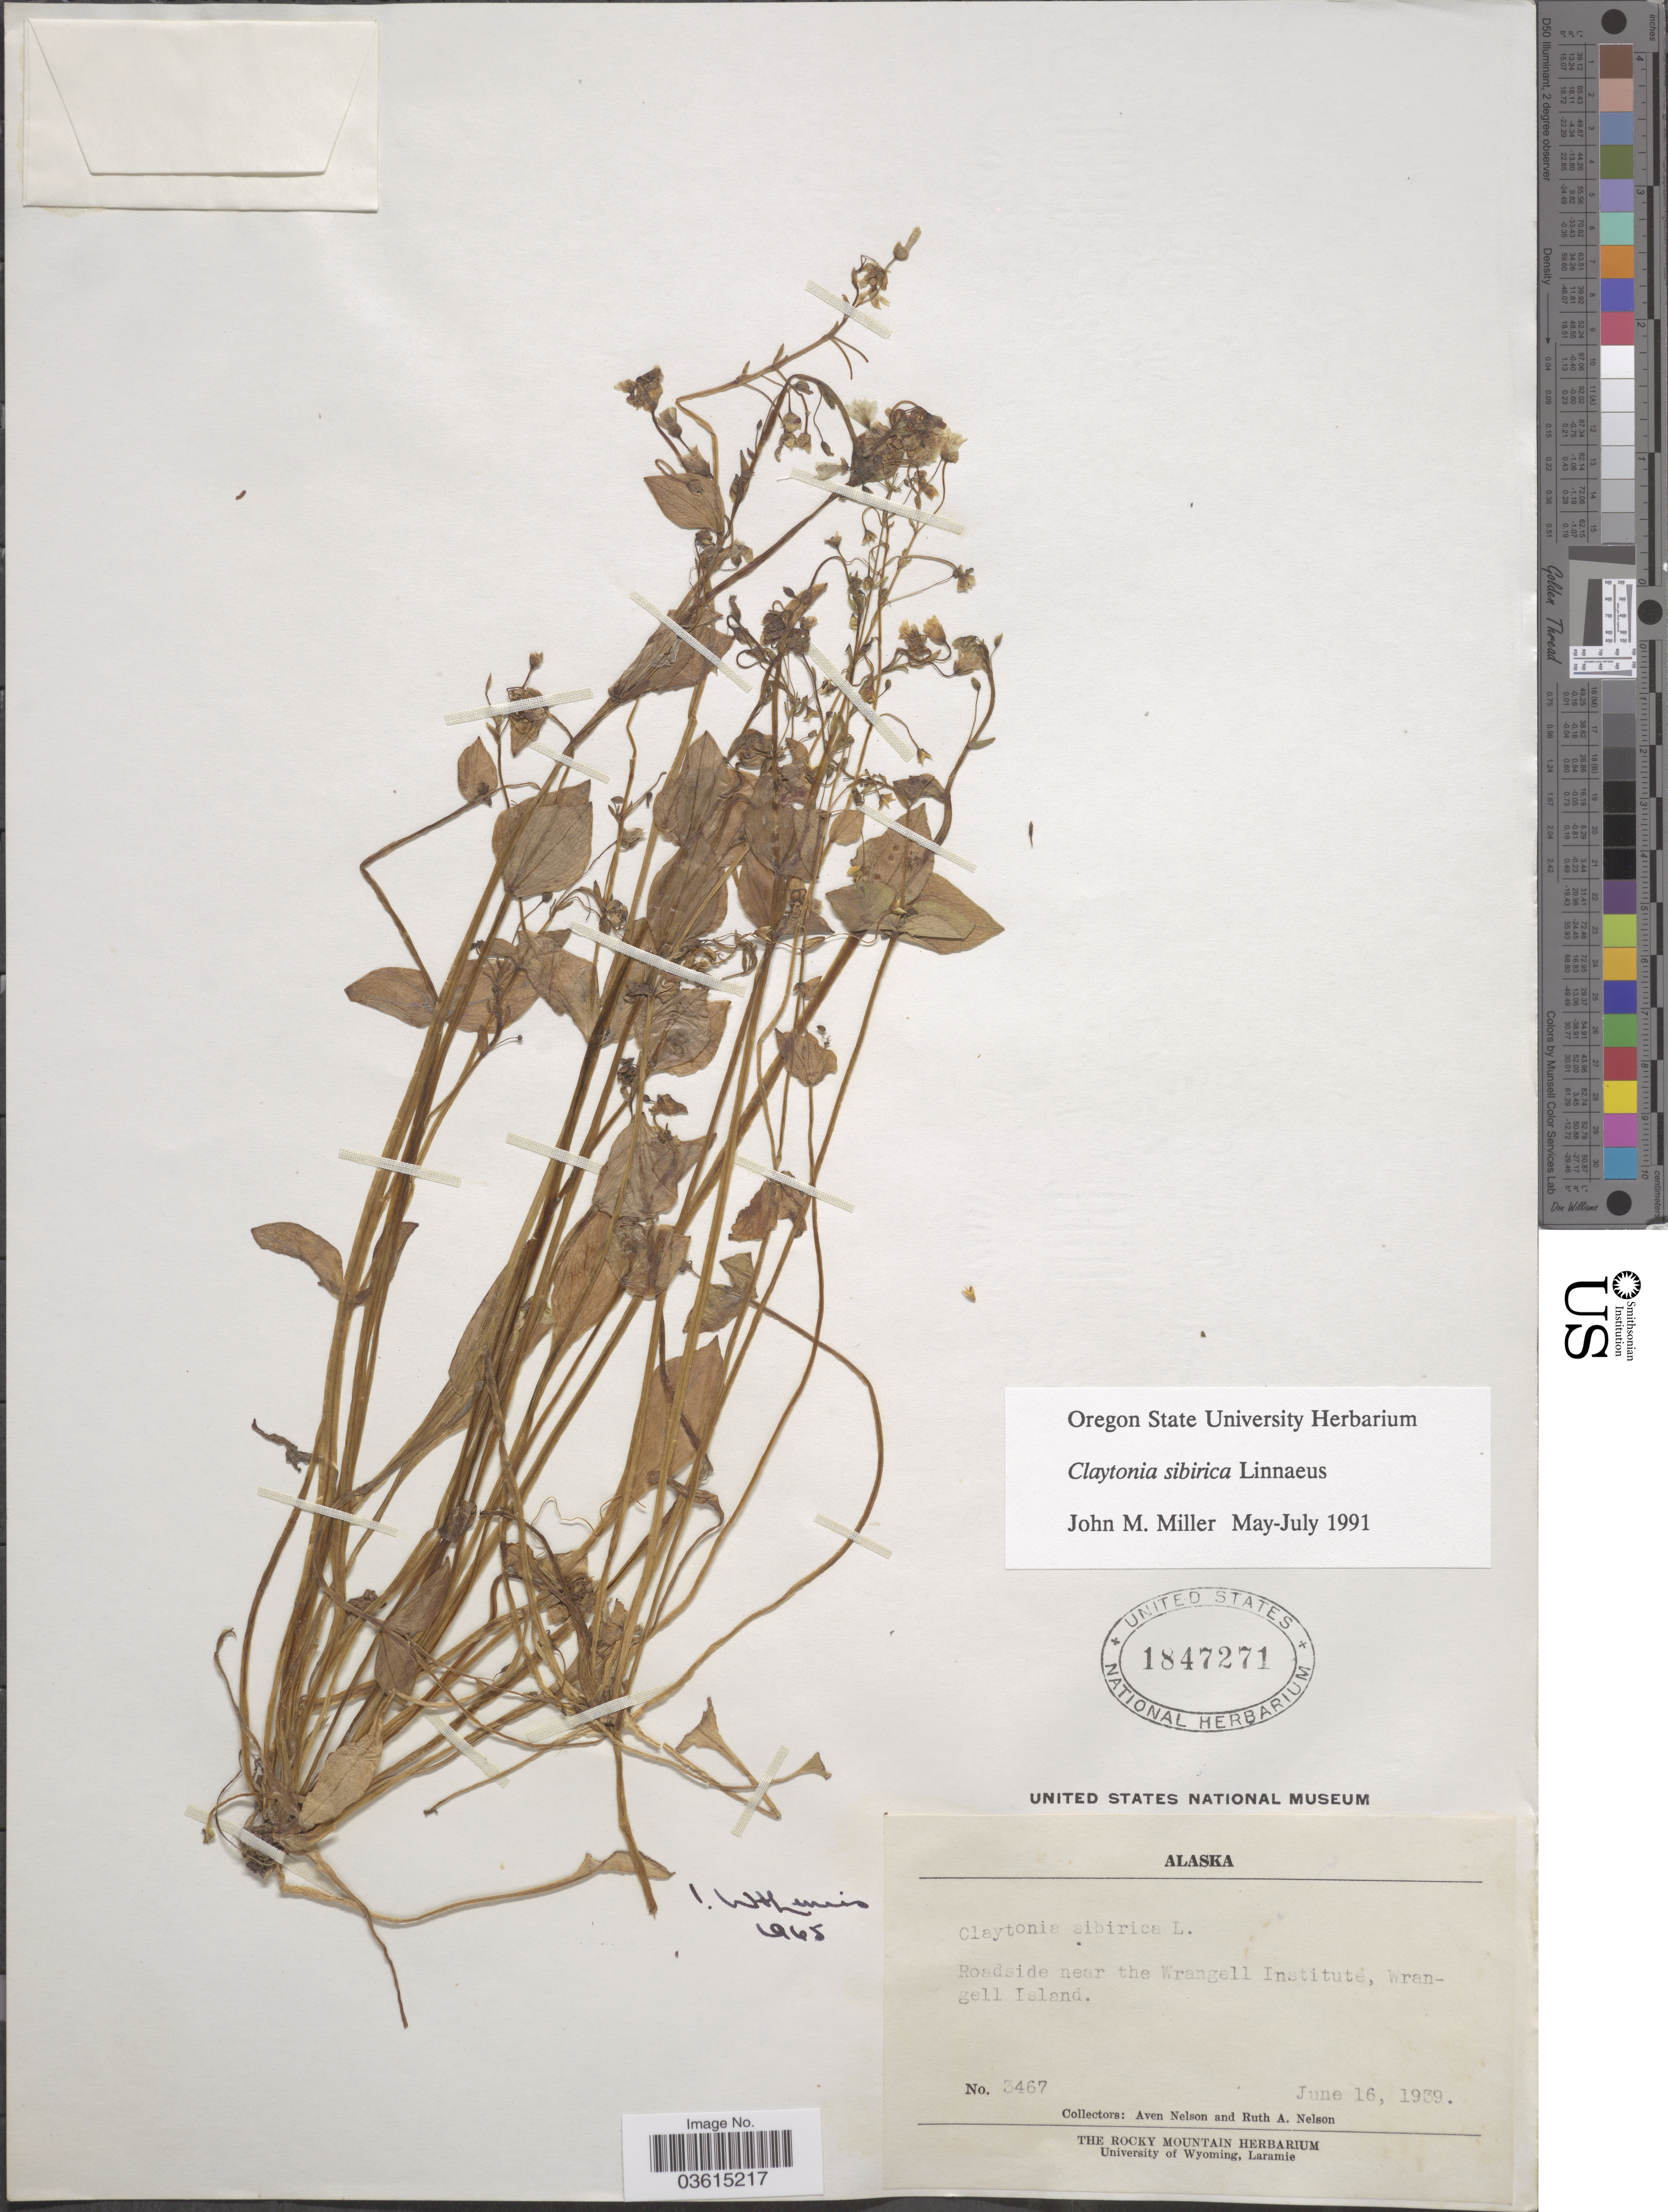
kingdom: Plantae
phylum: Tracheophyta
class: Magnoliopsida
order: Caryophyllales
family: Montiaceae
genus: Claytonia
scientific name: Claytonia sibirica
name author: L.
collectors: A. Nelson & R. A. Nelson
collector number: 3467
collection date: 1939-06-16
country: United States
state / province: Alaska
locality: Roadside near the Wrangell Institute, Wrangell Island.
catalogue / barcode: US 1847271